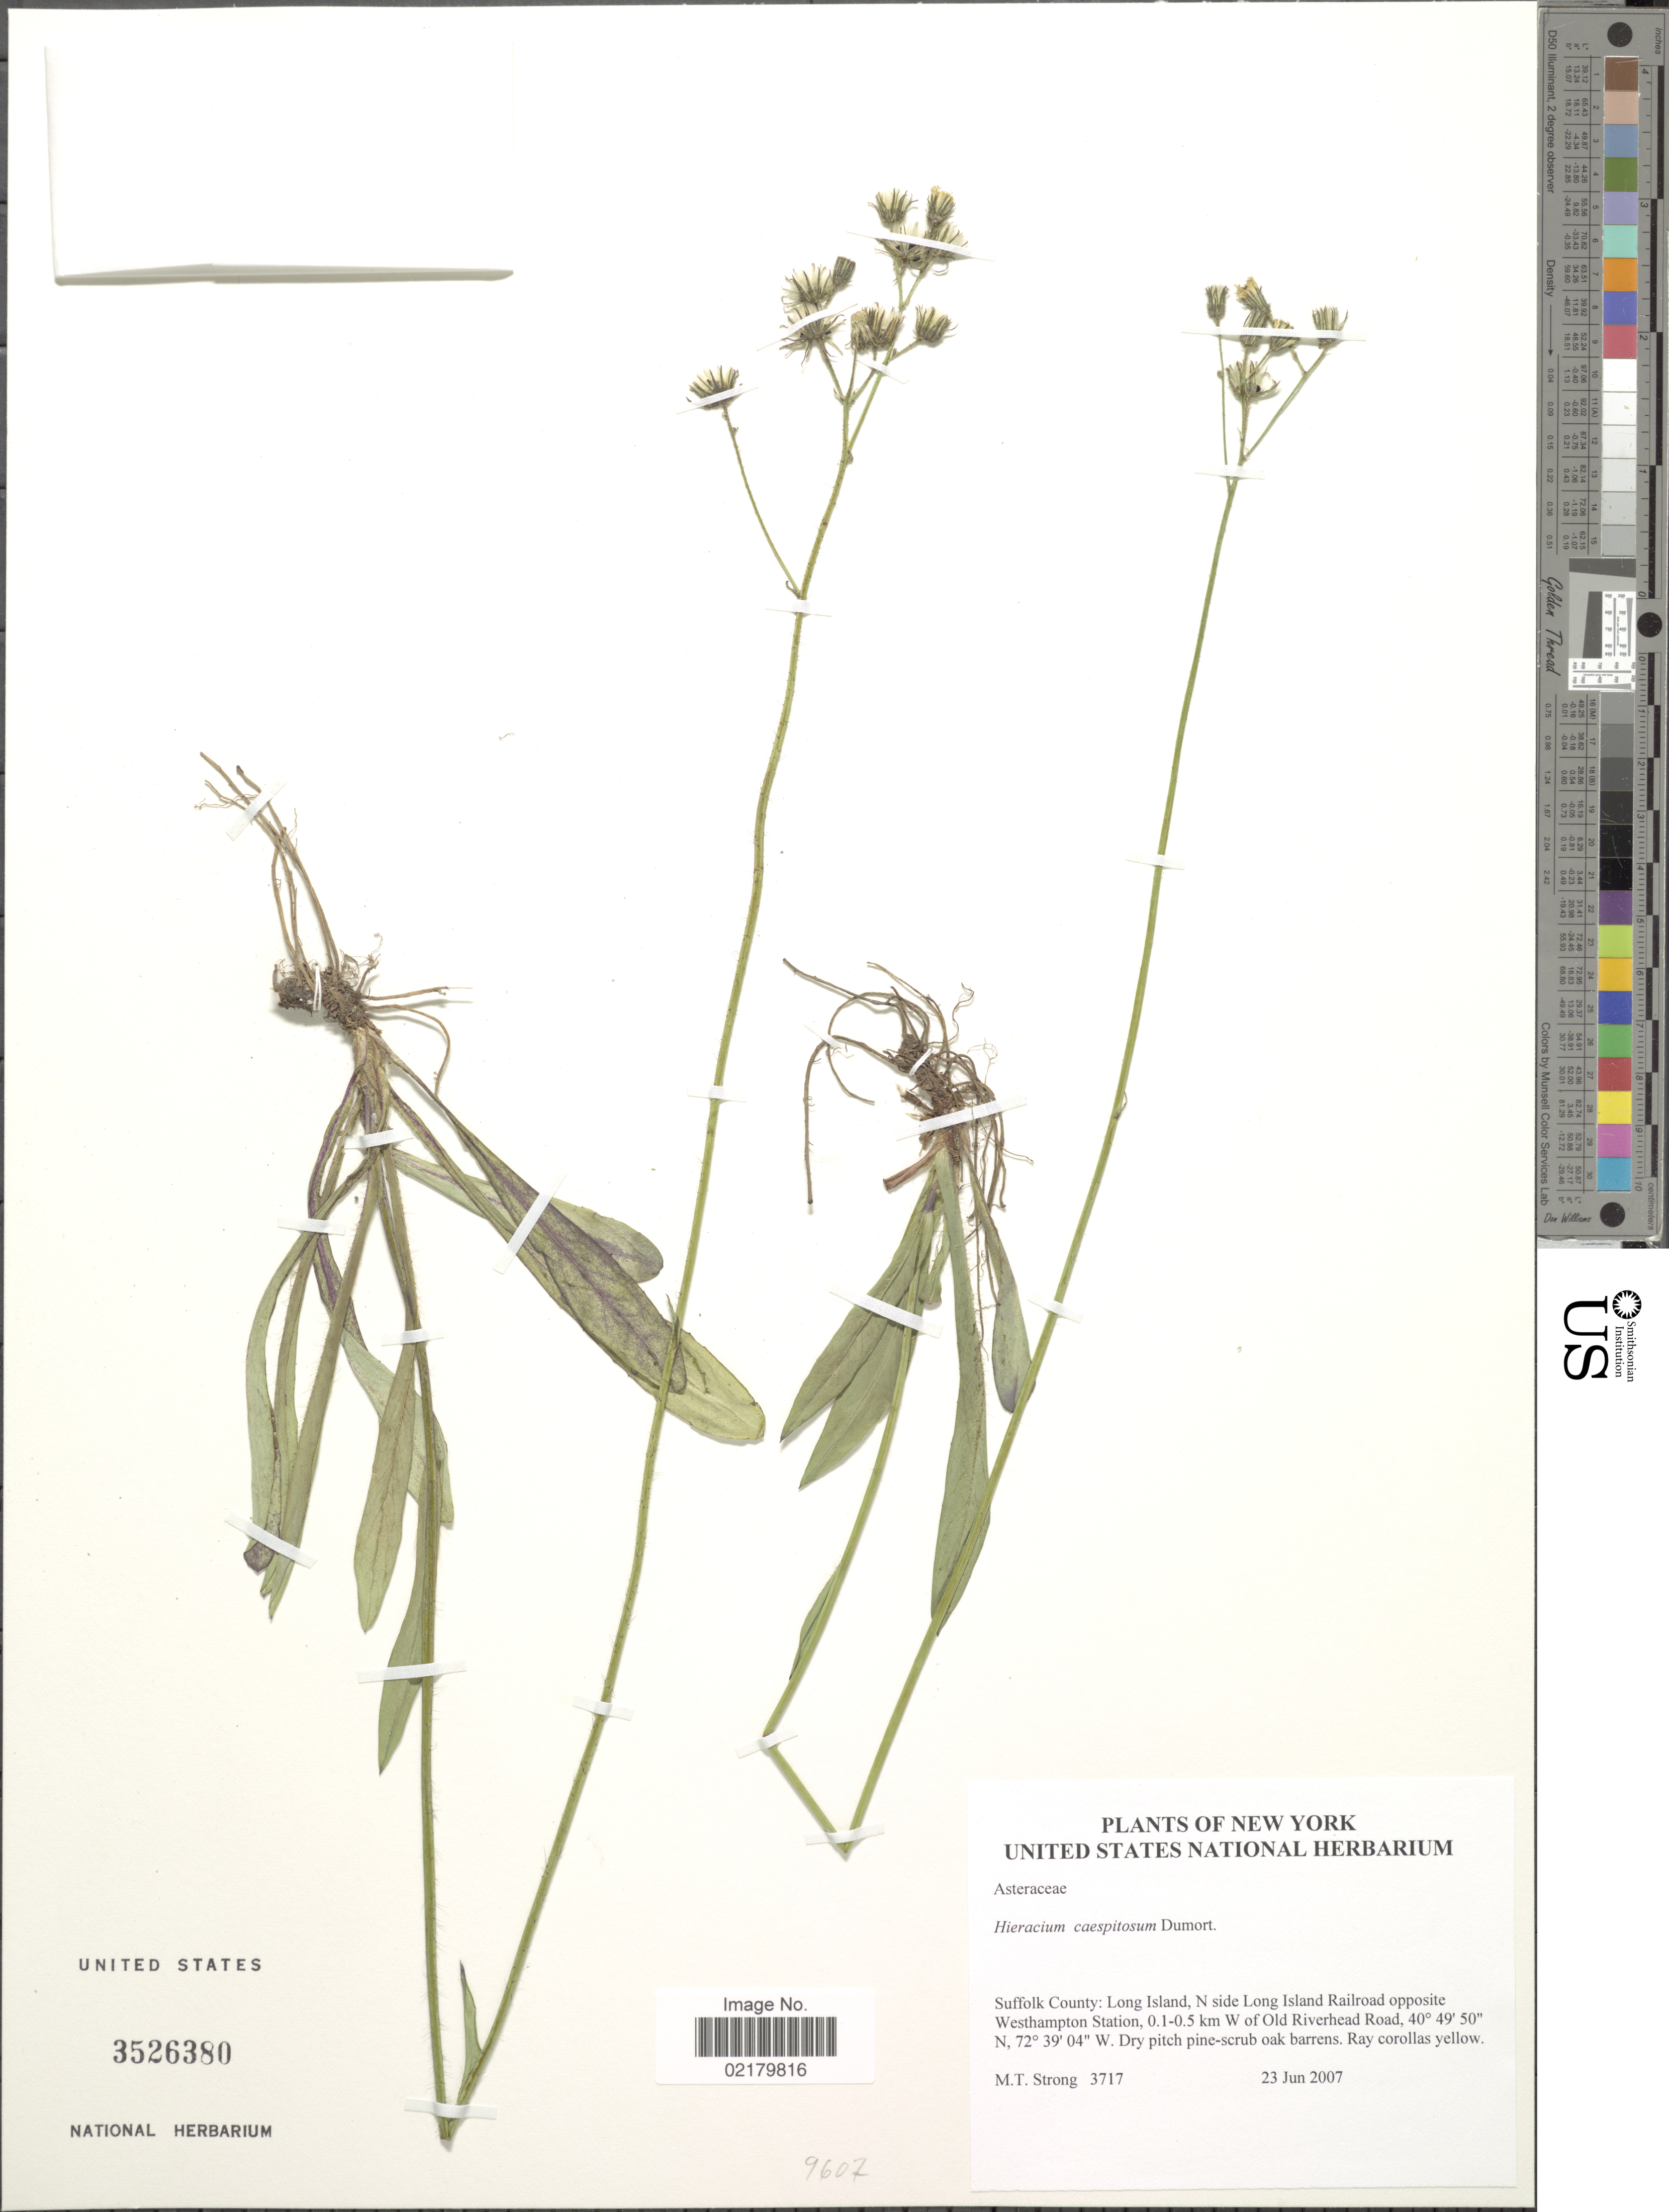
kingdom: Plantae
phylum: Tracheophyta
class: Magnoliopsida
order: Asterales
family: Asteraceae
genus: Pilosella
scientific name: Pilosella caespitosa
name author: (Dumort.) P. D. Sell & C. West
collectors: M. T. Strong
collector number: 3717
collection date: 2007-06-23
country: United States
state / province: New York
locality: Suffolk County: Long Island, N side Long Island Railroad opposite Westhampton Station, 0.1-0.5 km W of Old Riverhead Road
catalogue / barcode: US 3526380